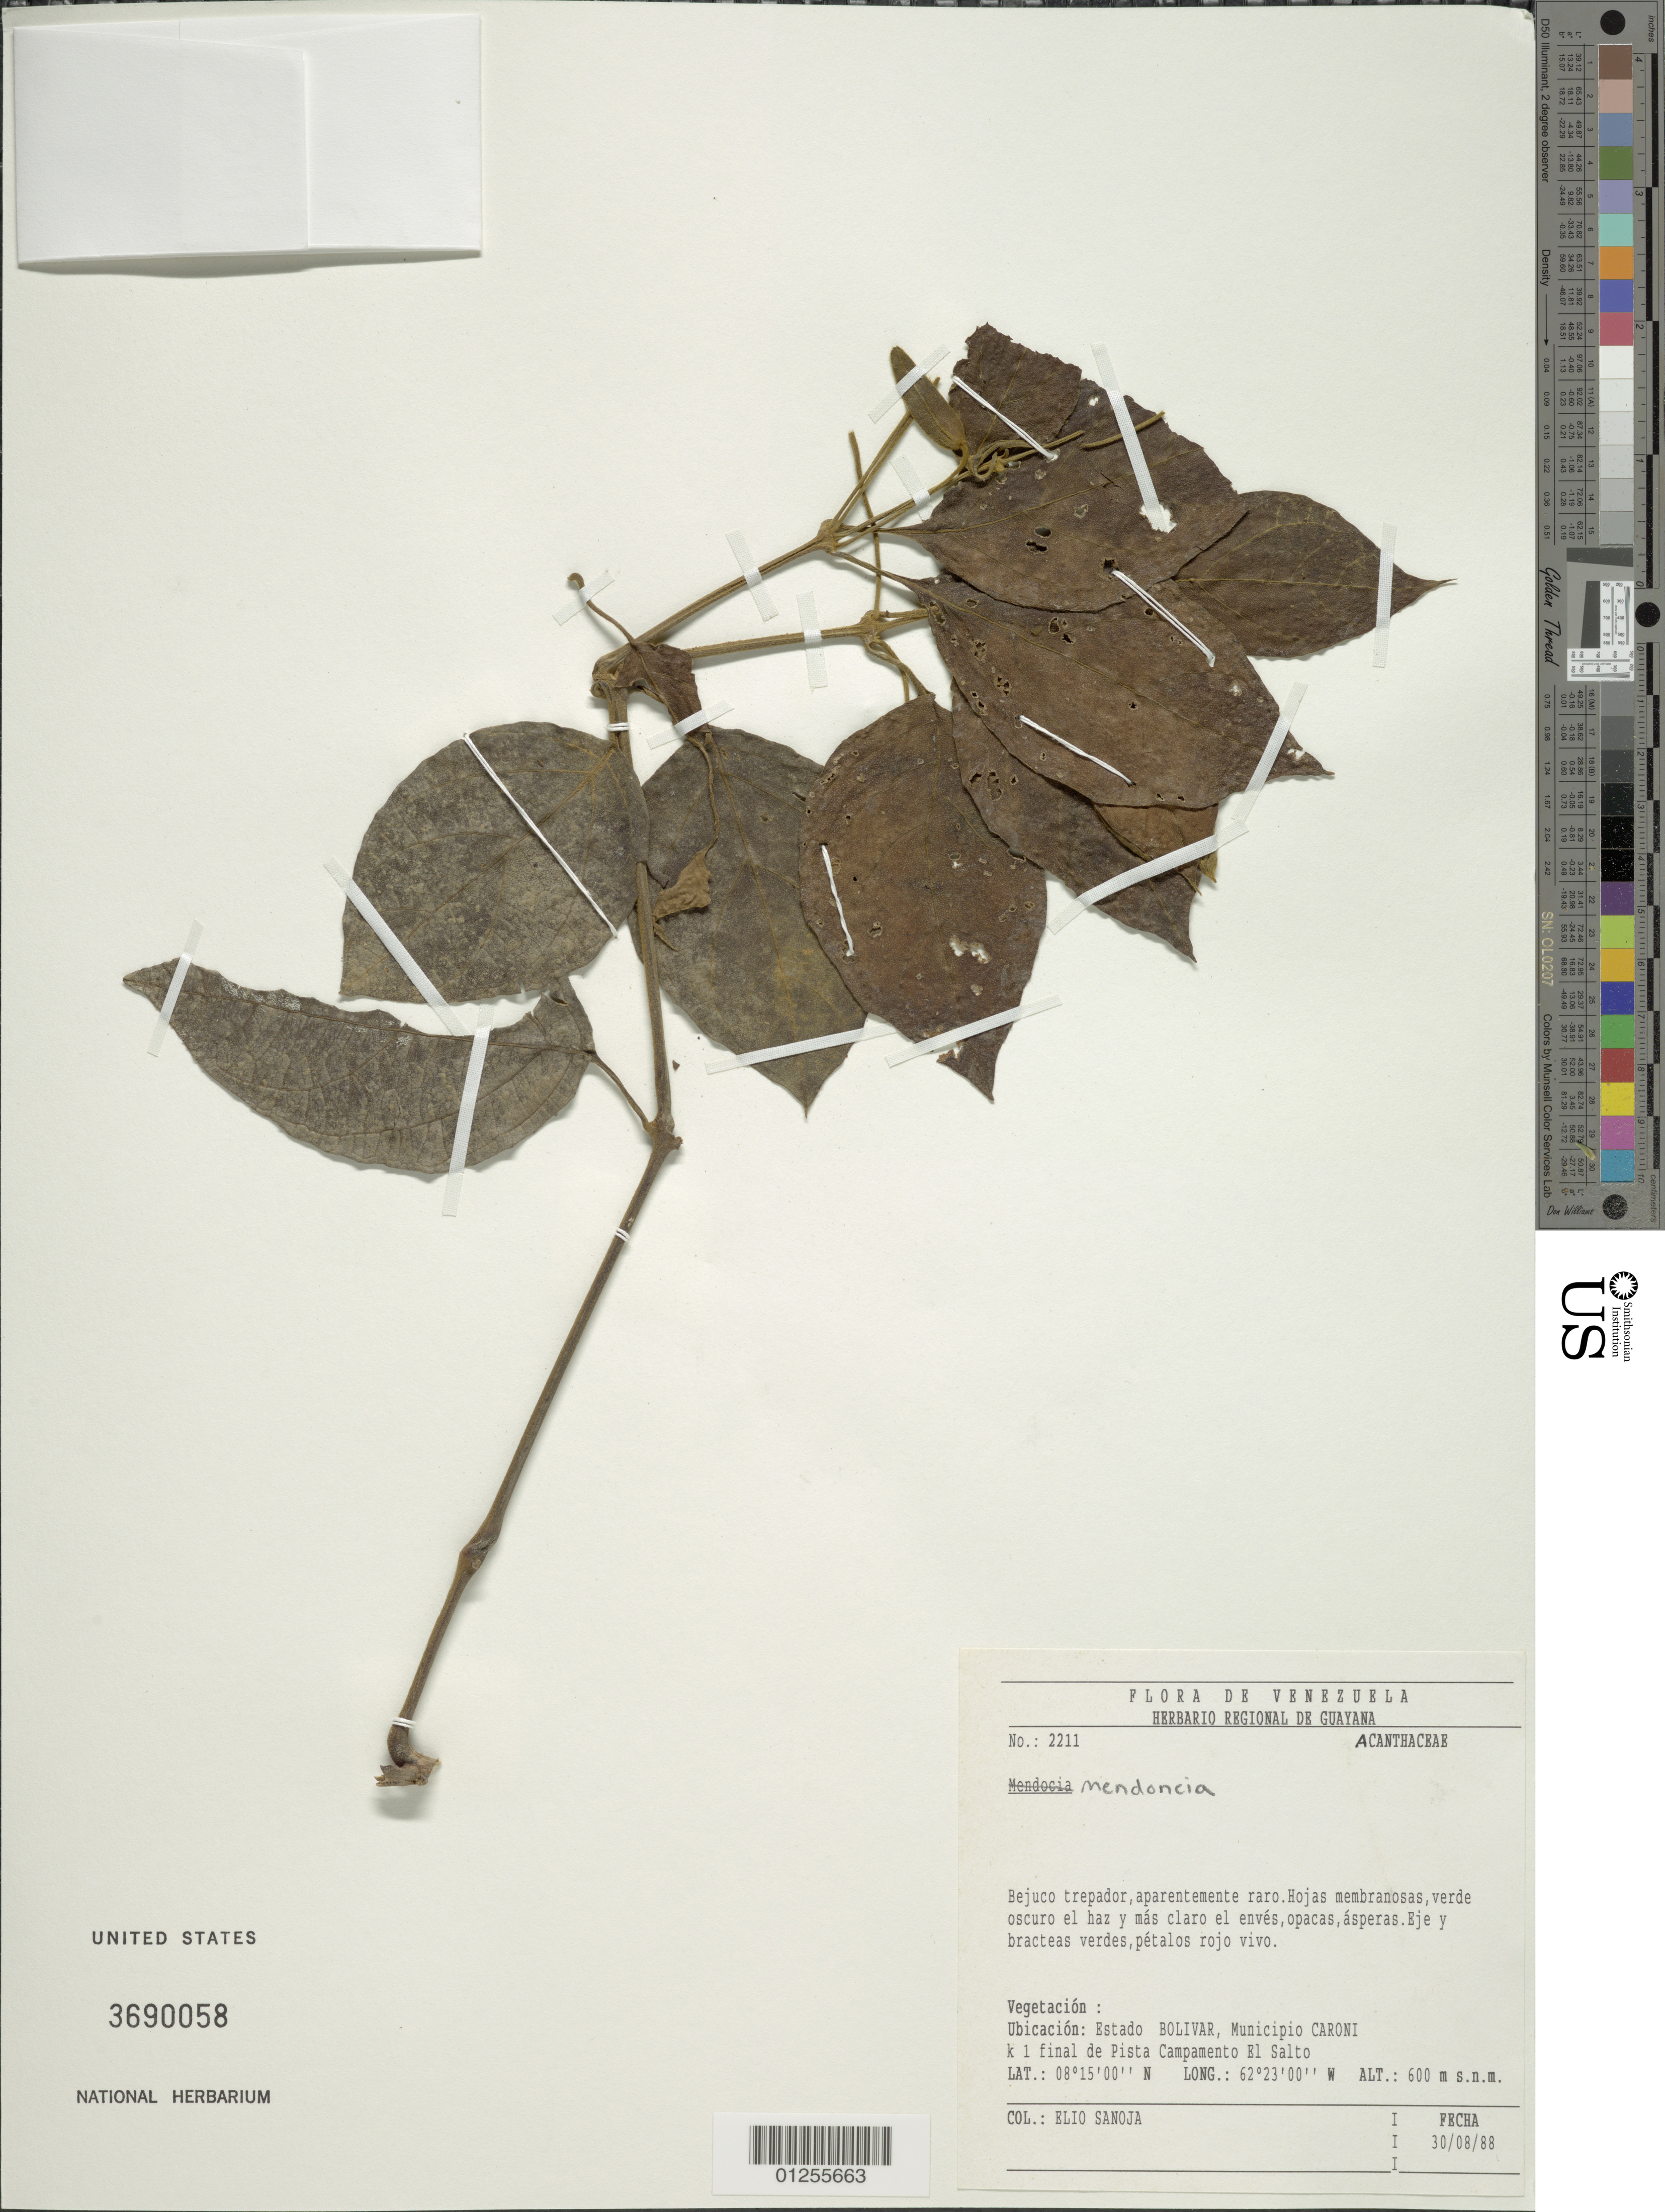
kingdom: Plantae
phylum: Tracheophyta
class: Magnoliopsida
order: Lamiales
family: Acanthaceae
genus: Mendoncia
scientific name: Mendoncia sp.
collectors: E. Sanoja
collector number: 2211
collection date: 1988-08-30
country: Venezuela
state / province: Bolívar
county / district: Caroní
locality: k1 final de Pista Campamento El Salto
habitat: Aparentemente raro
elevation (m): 600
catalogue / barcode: US 3690058